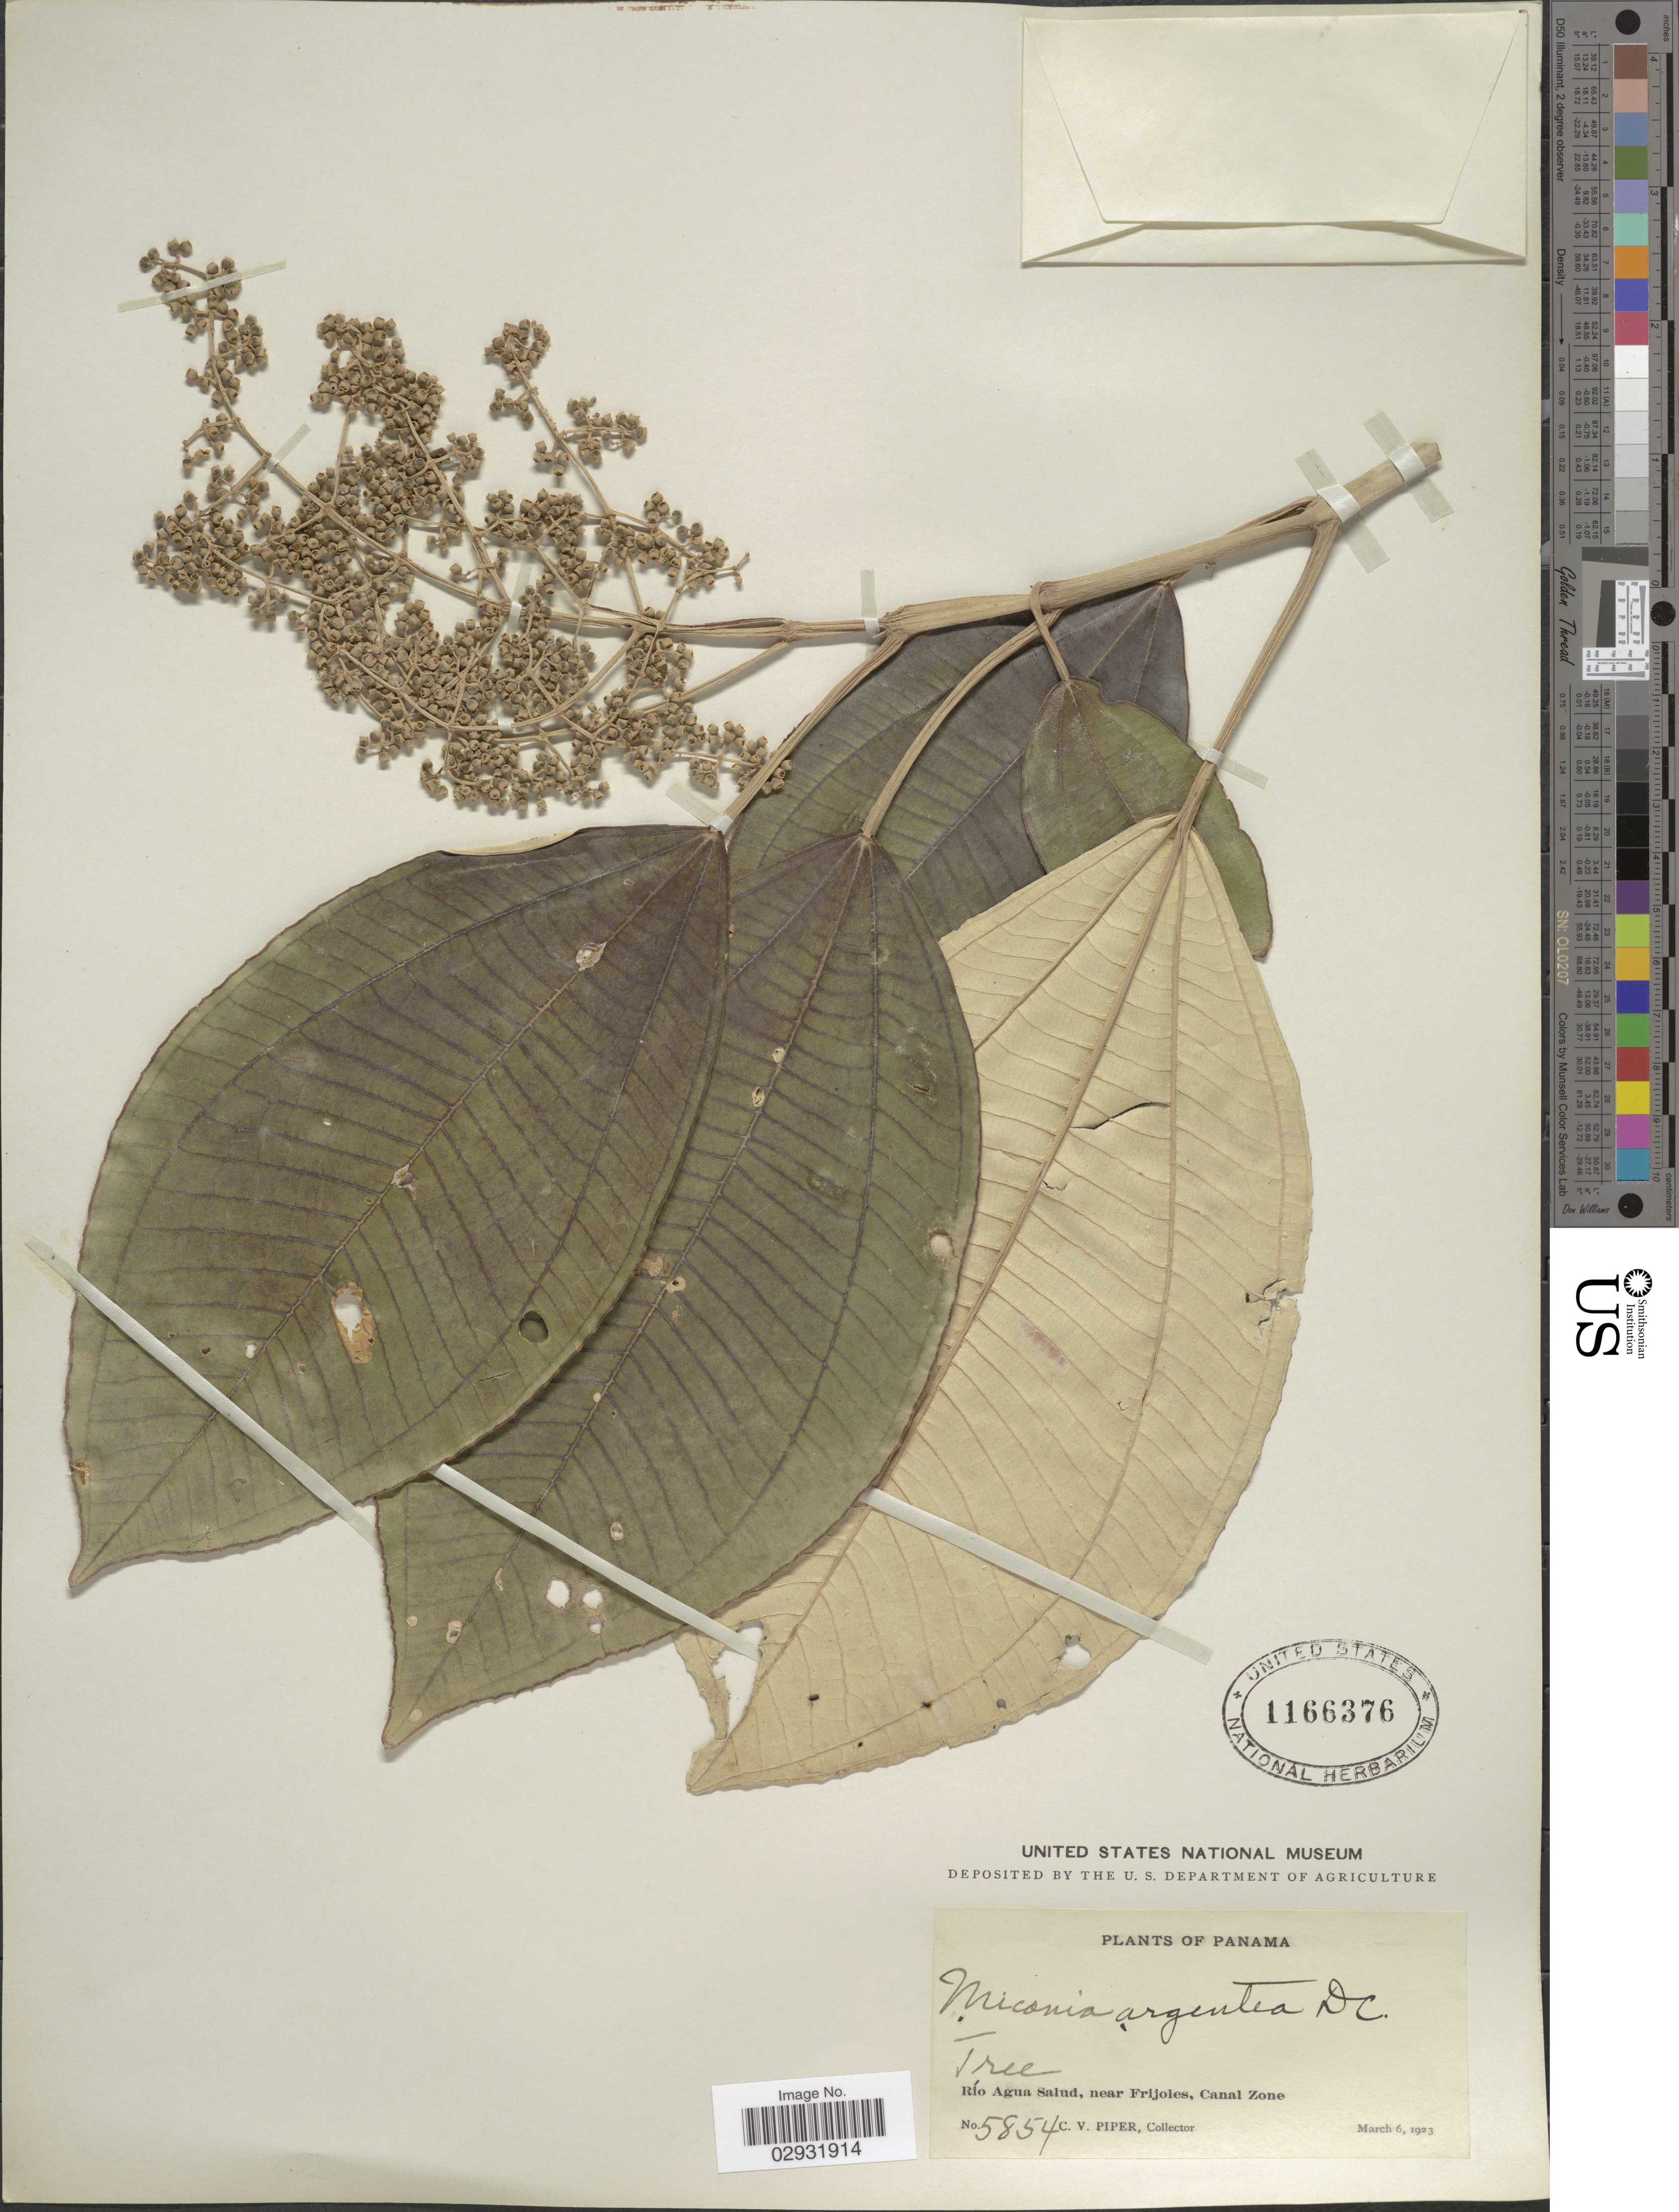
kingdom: Plantae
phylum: Tracheophyta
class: Magnoliopsida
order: Myrtales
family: Melastomataceae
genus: Miconia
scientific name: Miconia argentea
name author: (Sw.) DC.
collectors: C. V. Piper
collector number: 5854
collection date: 1923-03-06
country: Panama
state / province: Colón / Panamá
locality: Río Agua Island, near Frijoles, Canal Zone.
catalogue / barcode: US 1166376